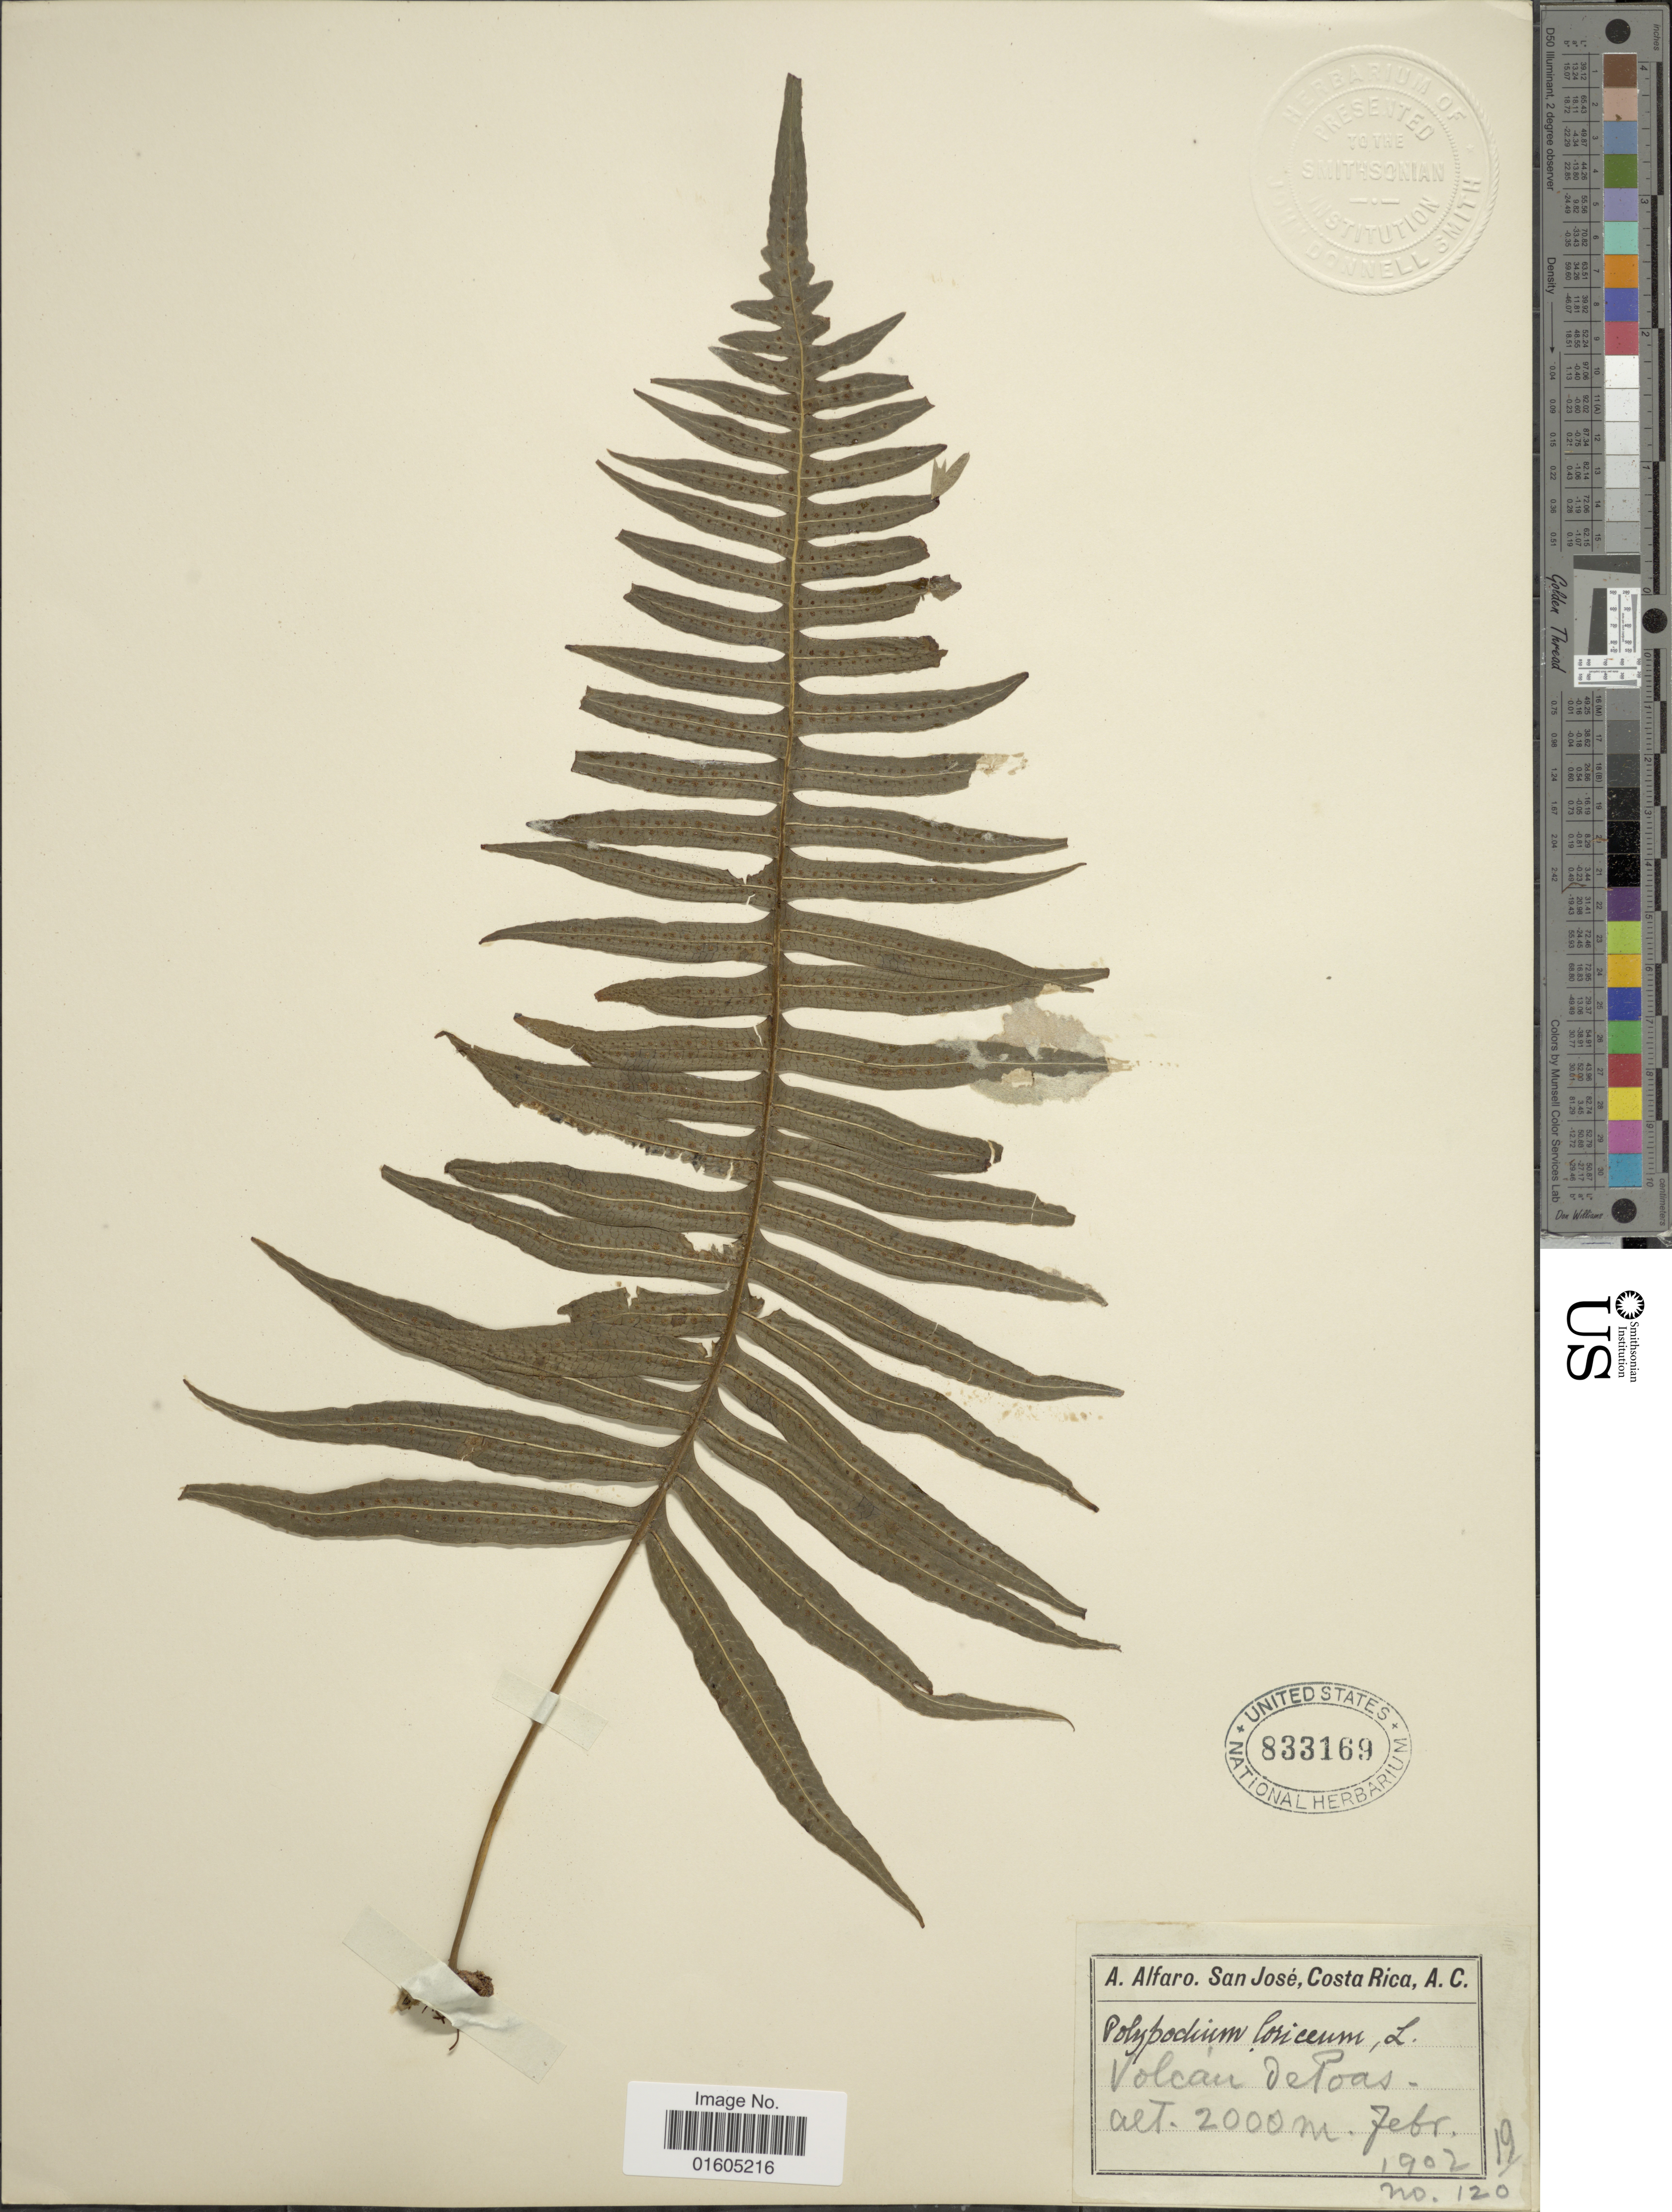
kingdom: Plantae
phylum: Tracheophyta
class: Polypodiopsida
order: Polypodiales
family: Polypodiaceae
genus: Serpocaulon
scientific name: Serpocaulon loriceum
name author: (L.) A.R. Sm.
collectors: A. Alfaro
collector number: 120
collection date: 1902-02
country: Costa Rica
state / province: San José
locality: San Jose., Costa RIca. Volcan De Poas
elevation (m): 2000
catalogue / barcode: US 833169